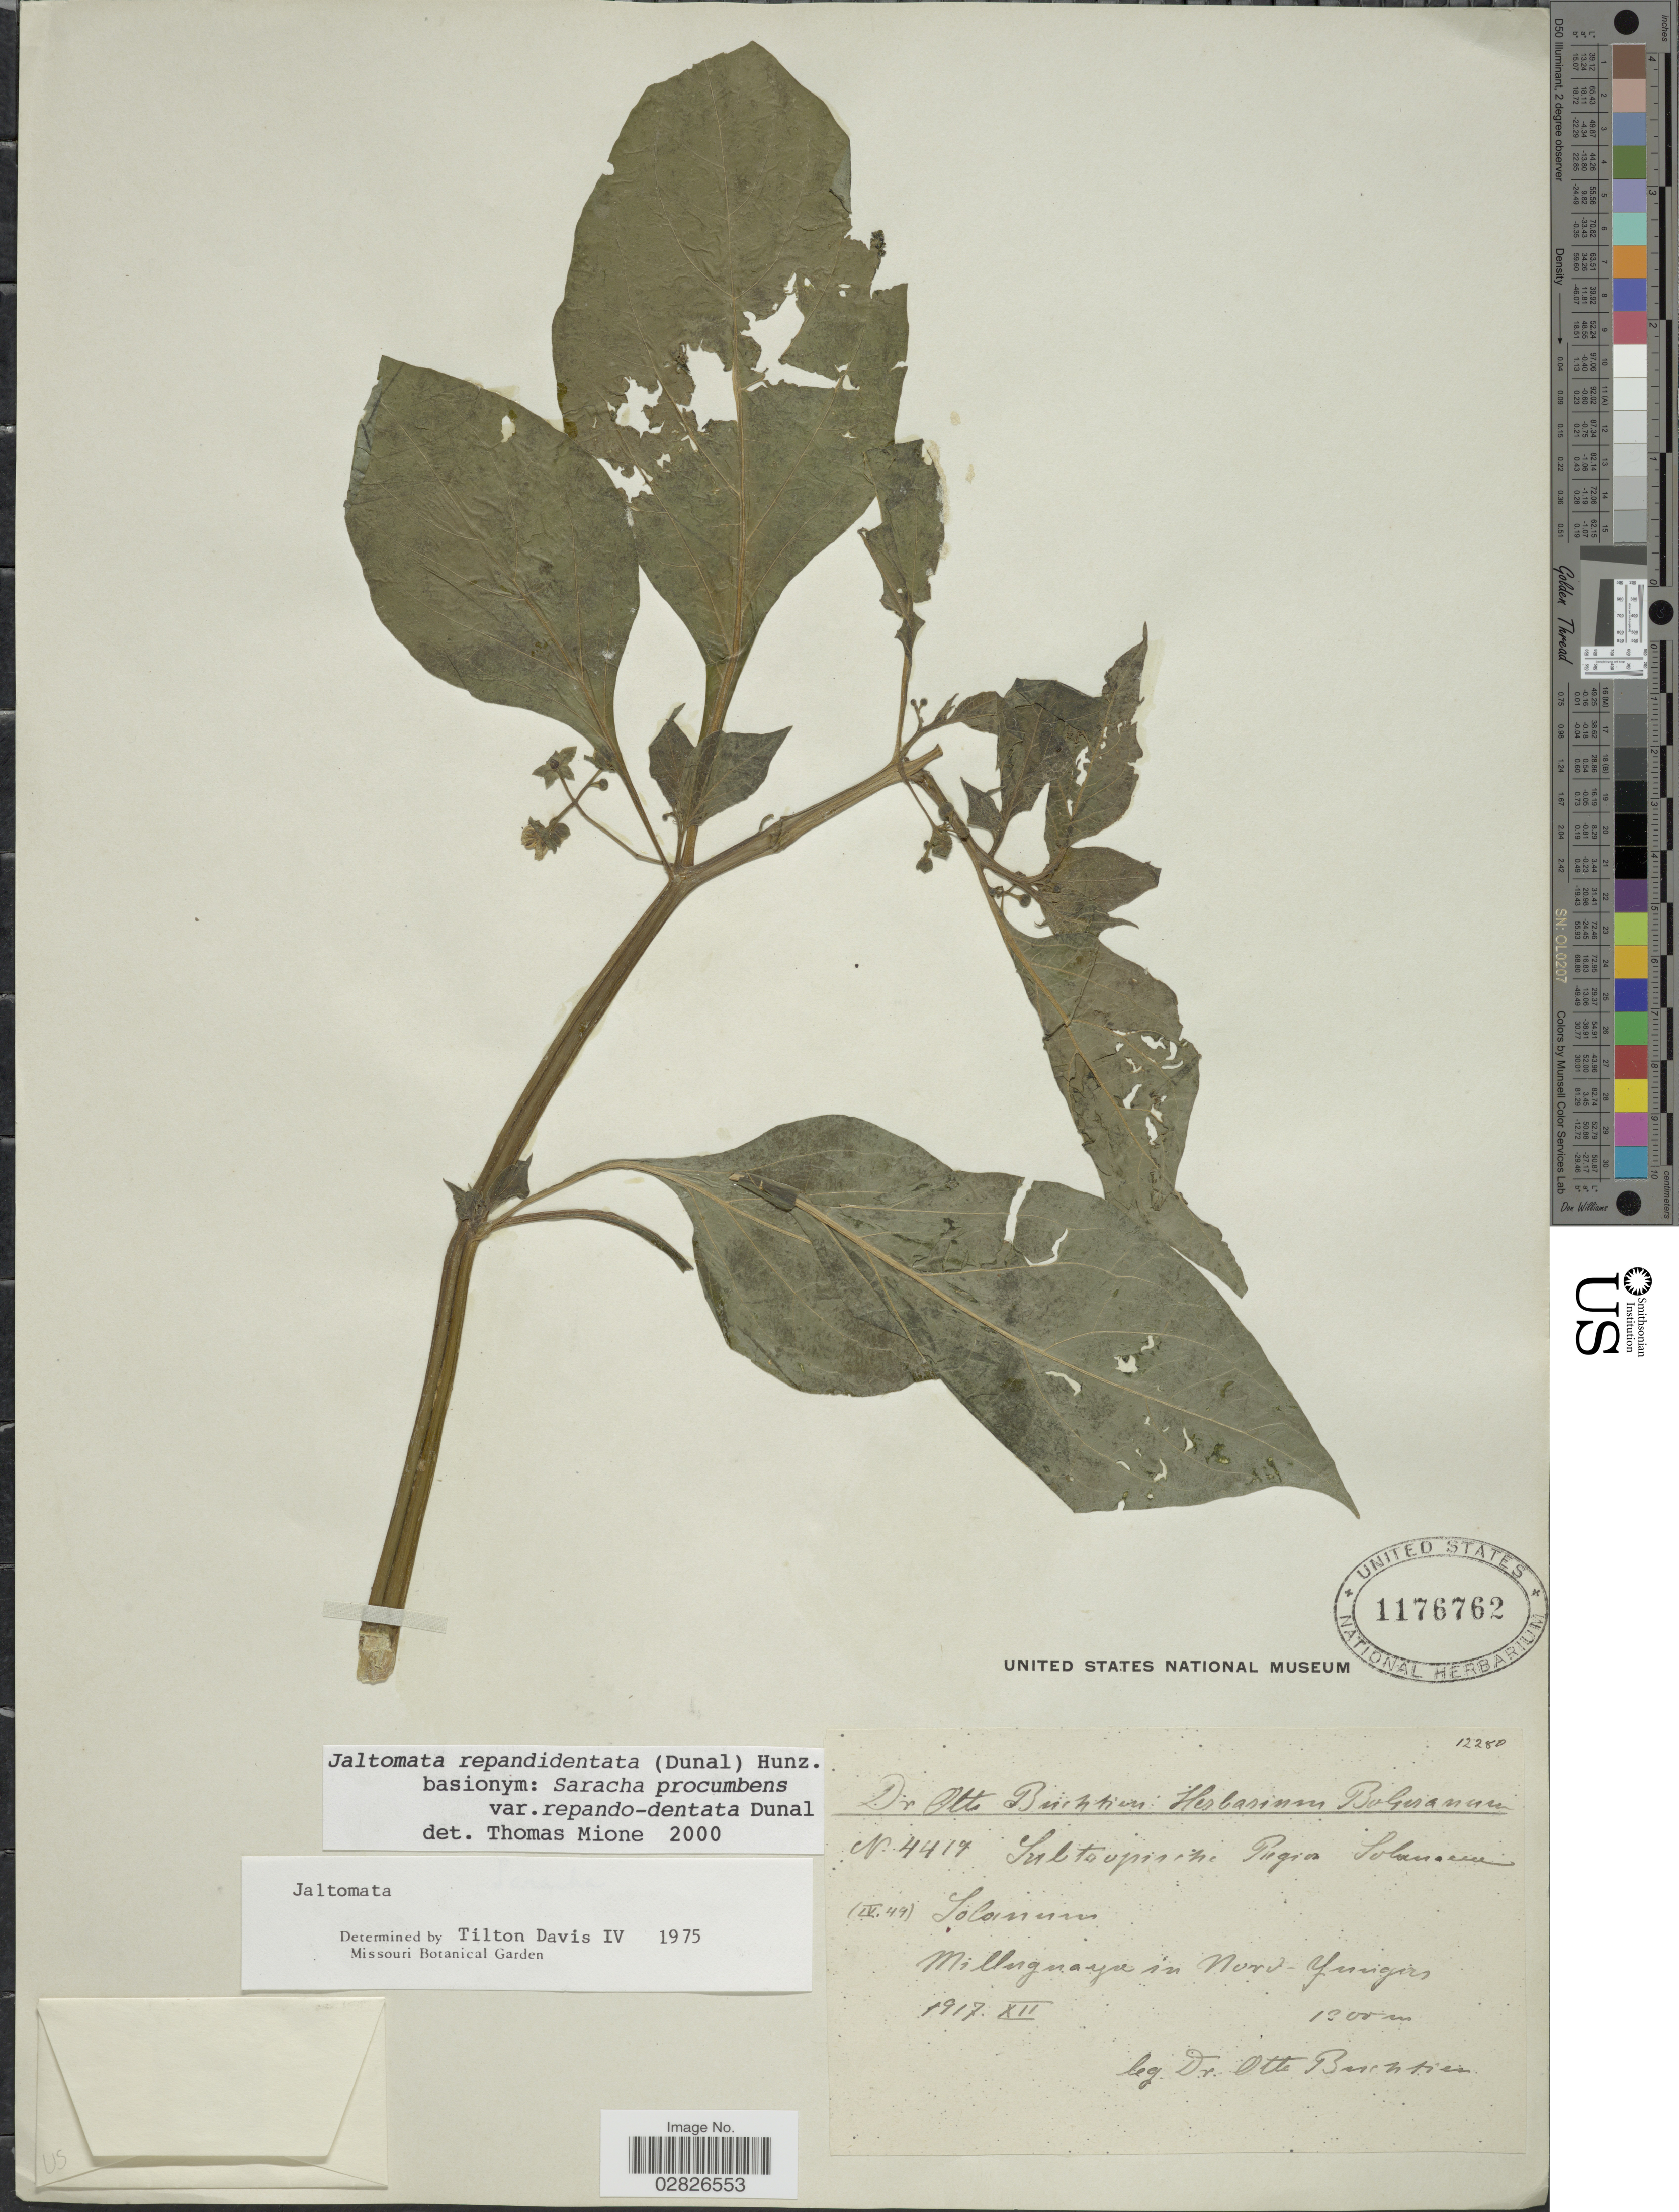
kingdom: Plantae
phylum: Tracheophyta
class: Magnoliopsida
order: Solanales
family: Solanaceae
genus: Jaltomata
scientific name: Jaltomata repandidentata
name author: (Dunal) Hunz.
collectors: O. Buchtien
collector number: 4417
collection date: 1917-12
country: Bolivia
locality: Milluguaya in Nord-Yungas.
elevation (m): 1300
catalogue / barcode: US 1176762